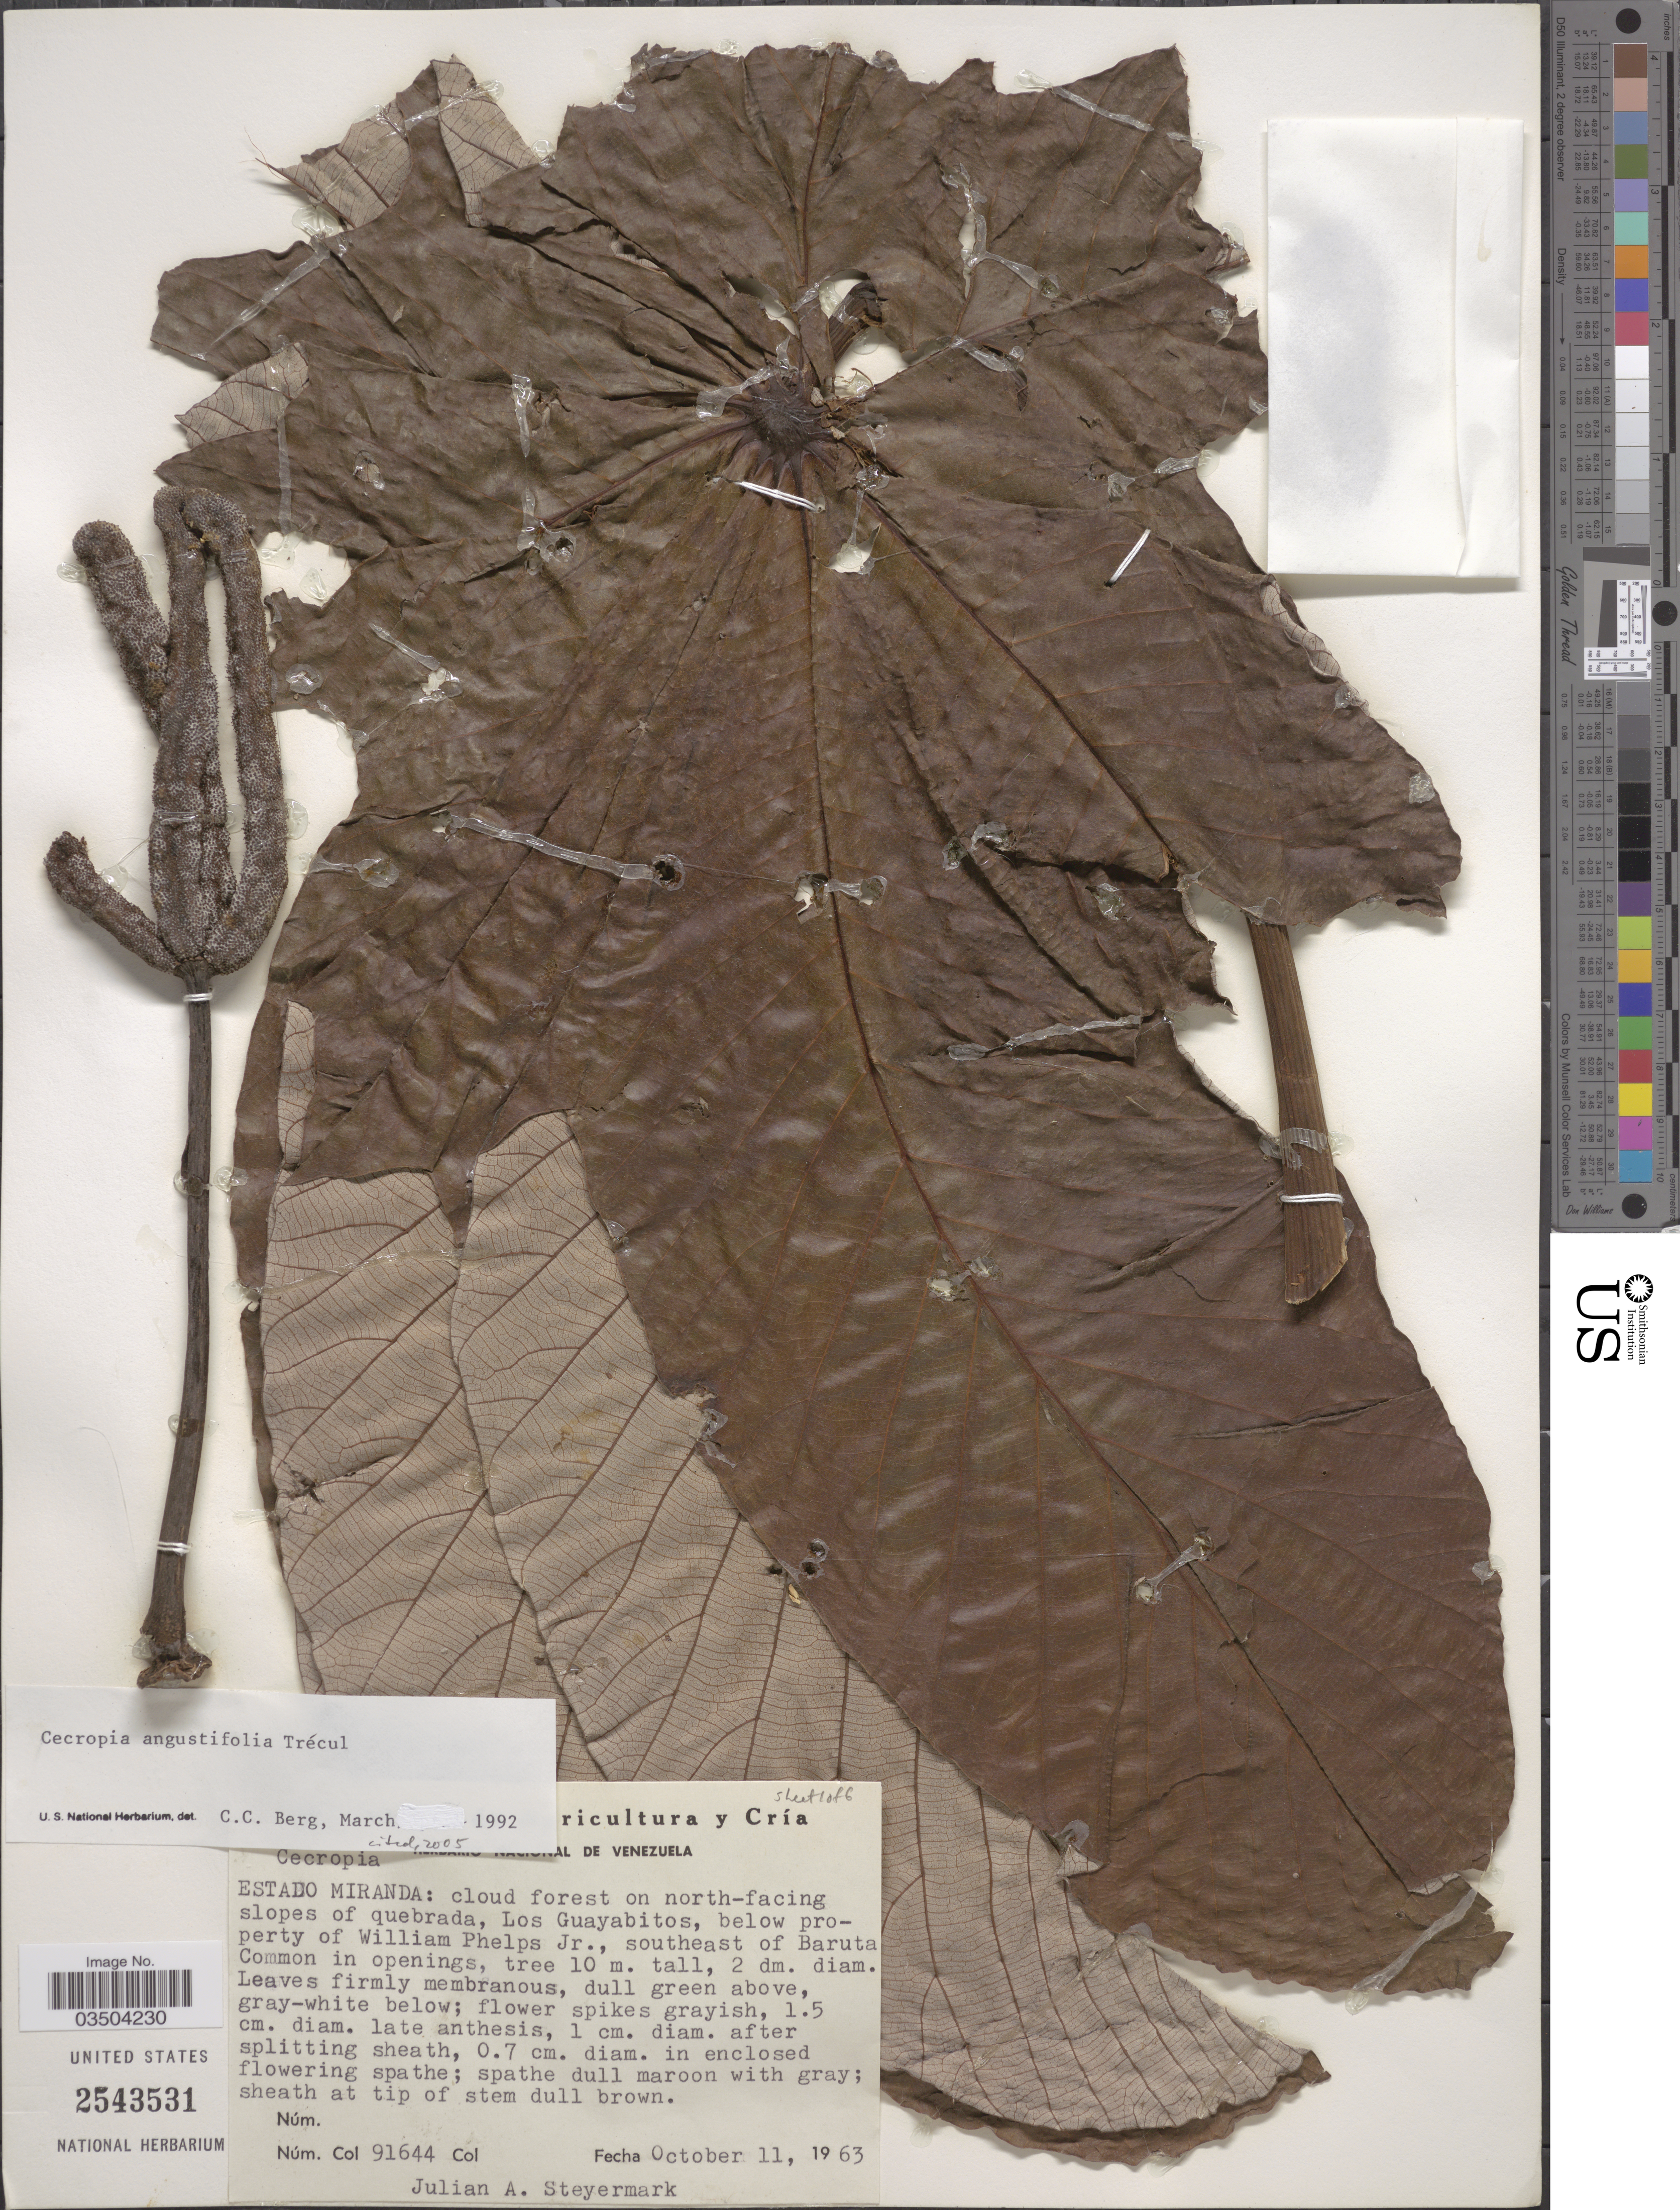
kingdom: Plantae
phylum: Tracheophyta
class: Magnoliopsida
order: Rosales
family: Urticaceae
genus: Cecropia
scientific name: Cecropia angustifolia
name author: Trécul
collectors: J. Steyermark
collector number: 91644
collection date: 1963-10-11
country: Venezuela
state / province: Miranda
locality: Cloud forest on north-facing slopes of quebrada, Los Guayabitos, below property of William Phelps Jr., southeast of Baruta.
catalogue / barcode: US 2543531